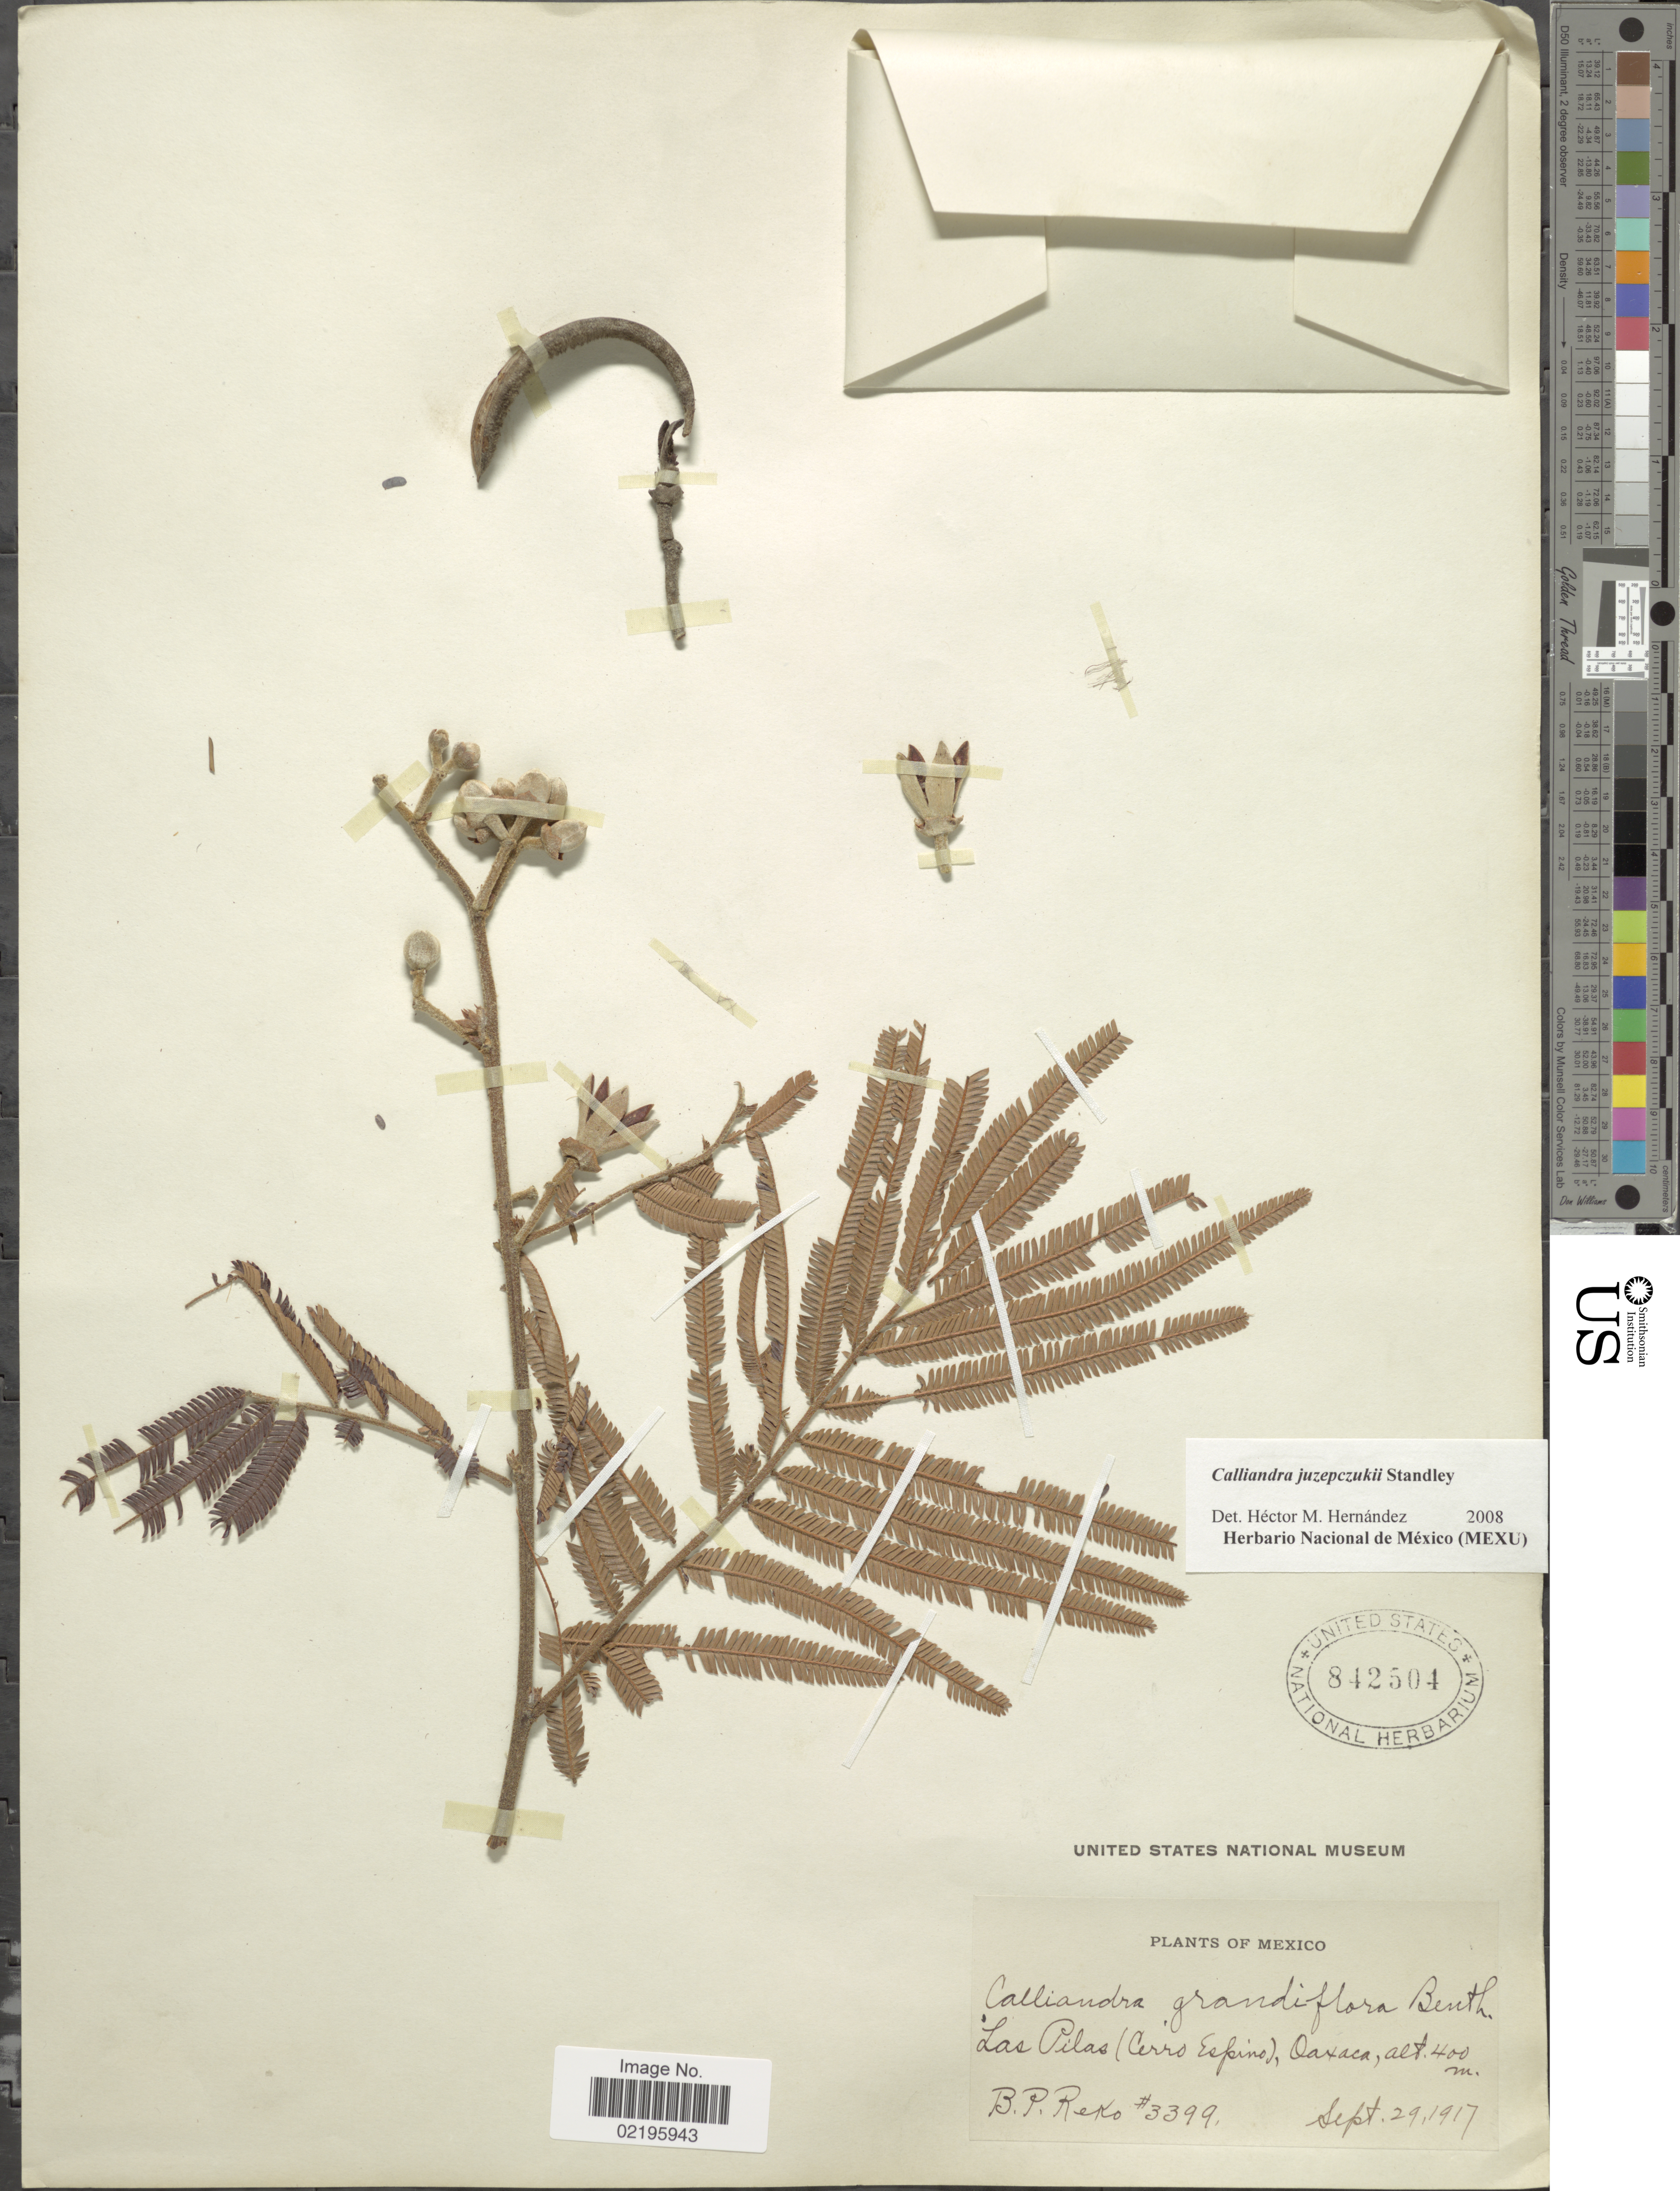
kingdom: Plantae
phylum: Tracheophyta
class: Magnoliopsida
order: Fabales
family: Fabaceae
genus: Calliandra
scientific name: Calliandra juzepczukii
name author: Standl.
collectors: B. P. Reko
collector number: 3399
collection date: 1917-09-29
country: Mexico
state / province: Oaxaca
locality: Las Pilas (Cerro Espino)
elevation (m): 400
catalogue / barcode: US 842504